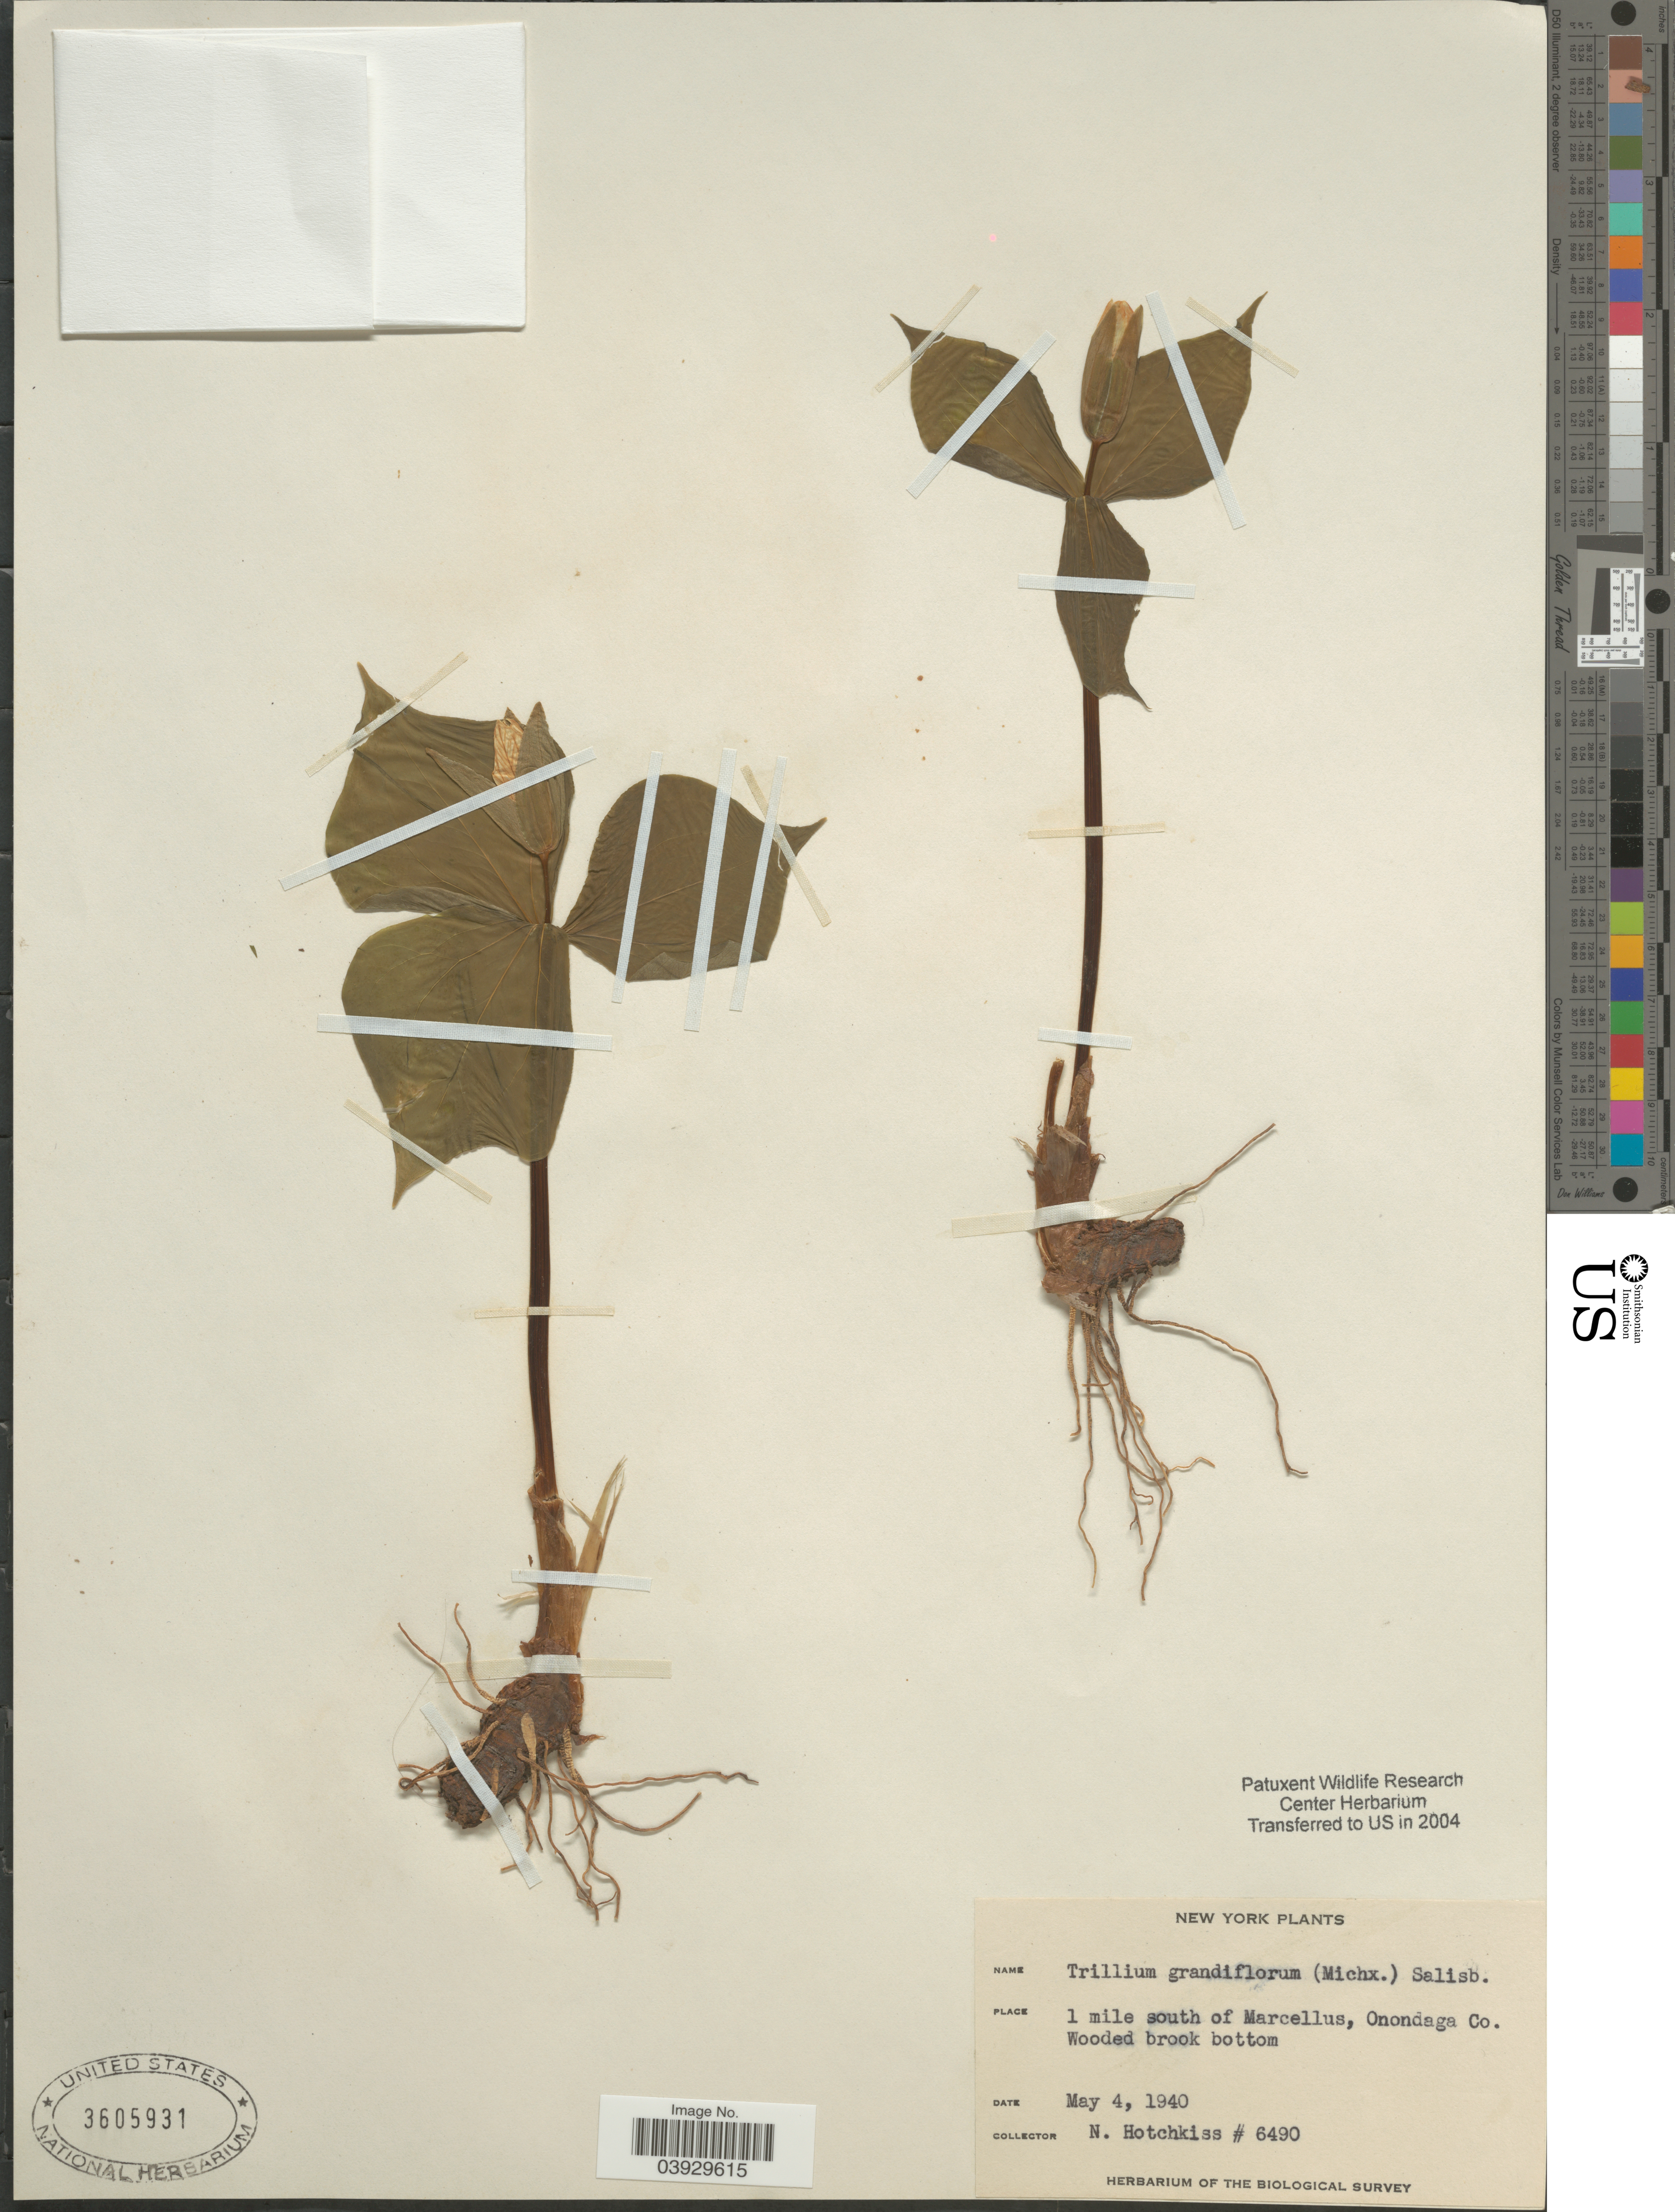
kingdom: Plantae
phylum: Tracheophyta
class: Liliopsida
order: Liliales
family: Melanthiaceae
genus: Trillium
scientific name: Trillium grandiflorum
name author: (Michx.) Salisb.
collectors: N. Hotchkiss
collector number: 6490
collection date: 1940-05-04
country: United States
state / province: New York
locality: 1 mile south of Marcellus, Onondaga Co.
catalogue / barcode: US 3605931